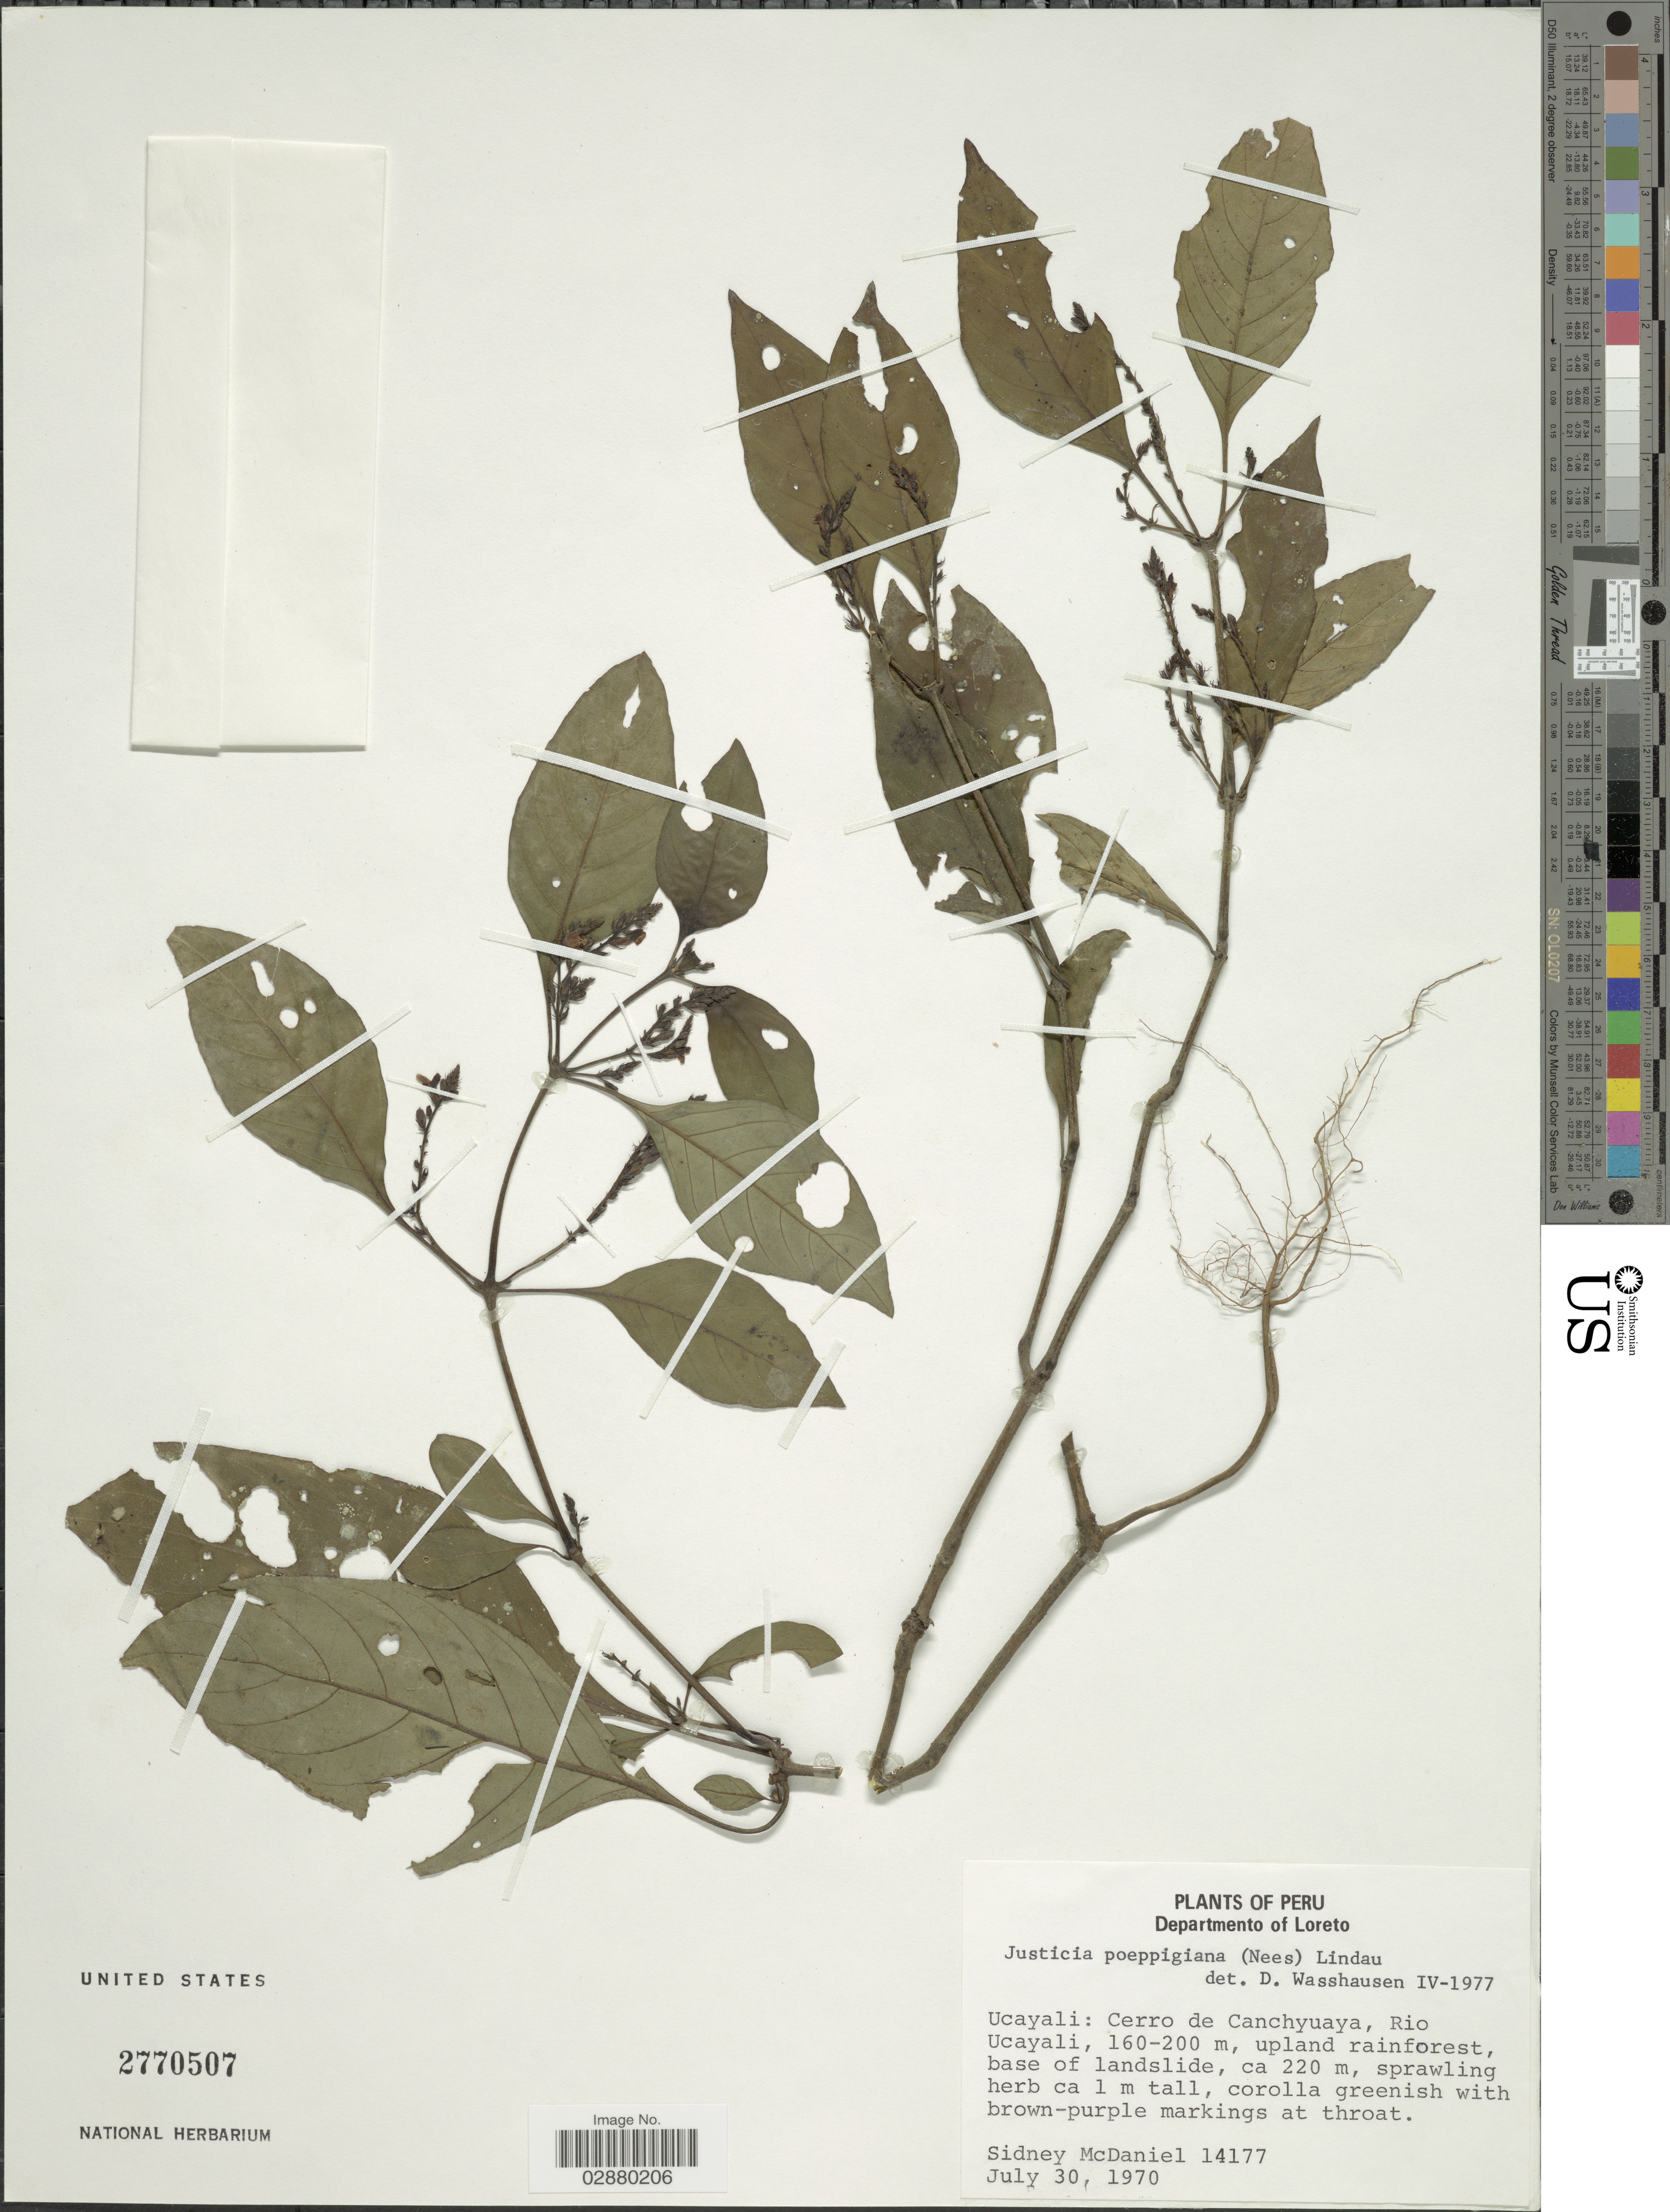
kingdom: Plantae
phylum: Tracheophyta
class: Magnoliopsida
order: Lamiales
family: Acanthaceae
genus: Justicia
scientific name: Justicia poeppigiana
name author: (Nees) Lindau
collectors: S. McDaniel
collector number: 14177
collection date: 1970-07-30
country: Peru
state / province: Loreto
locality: Departmento of Loreto, Ucayali: Cerro de Canchyauya, Rio Ucayali.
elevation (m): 220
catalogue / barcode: US 2770507